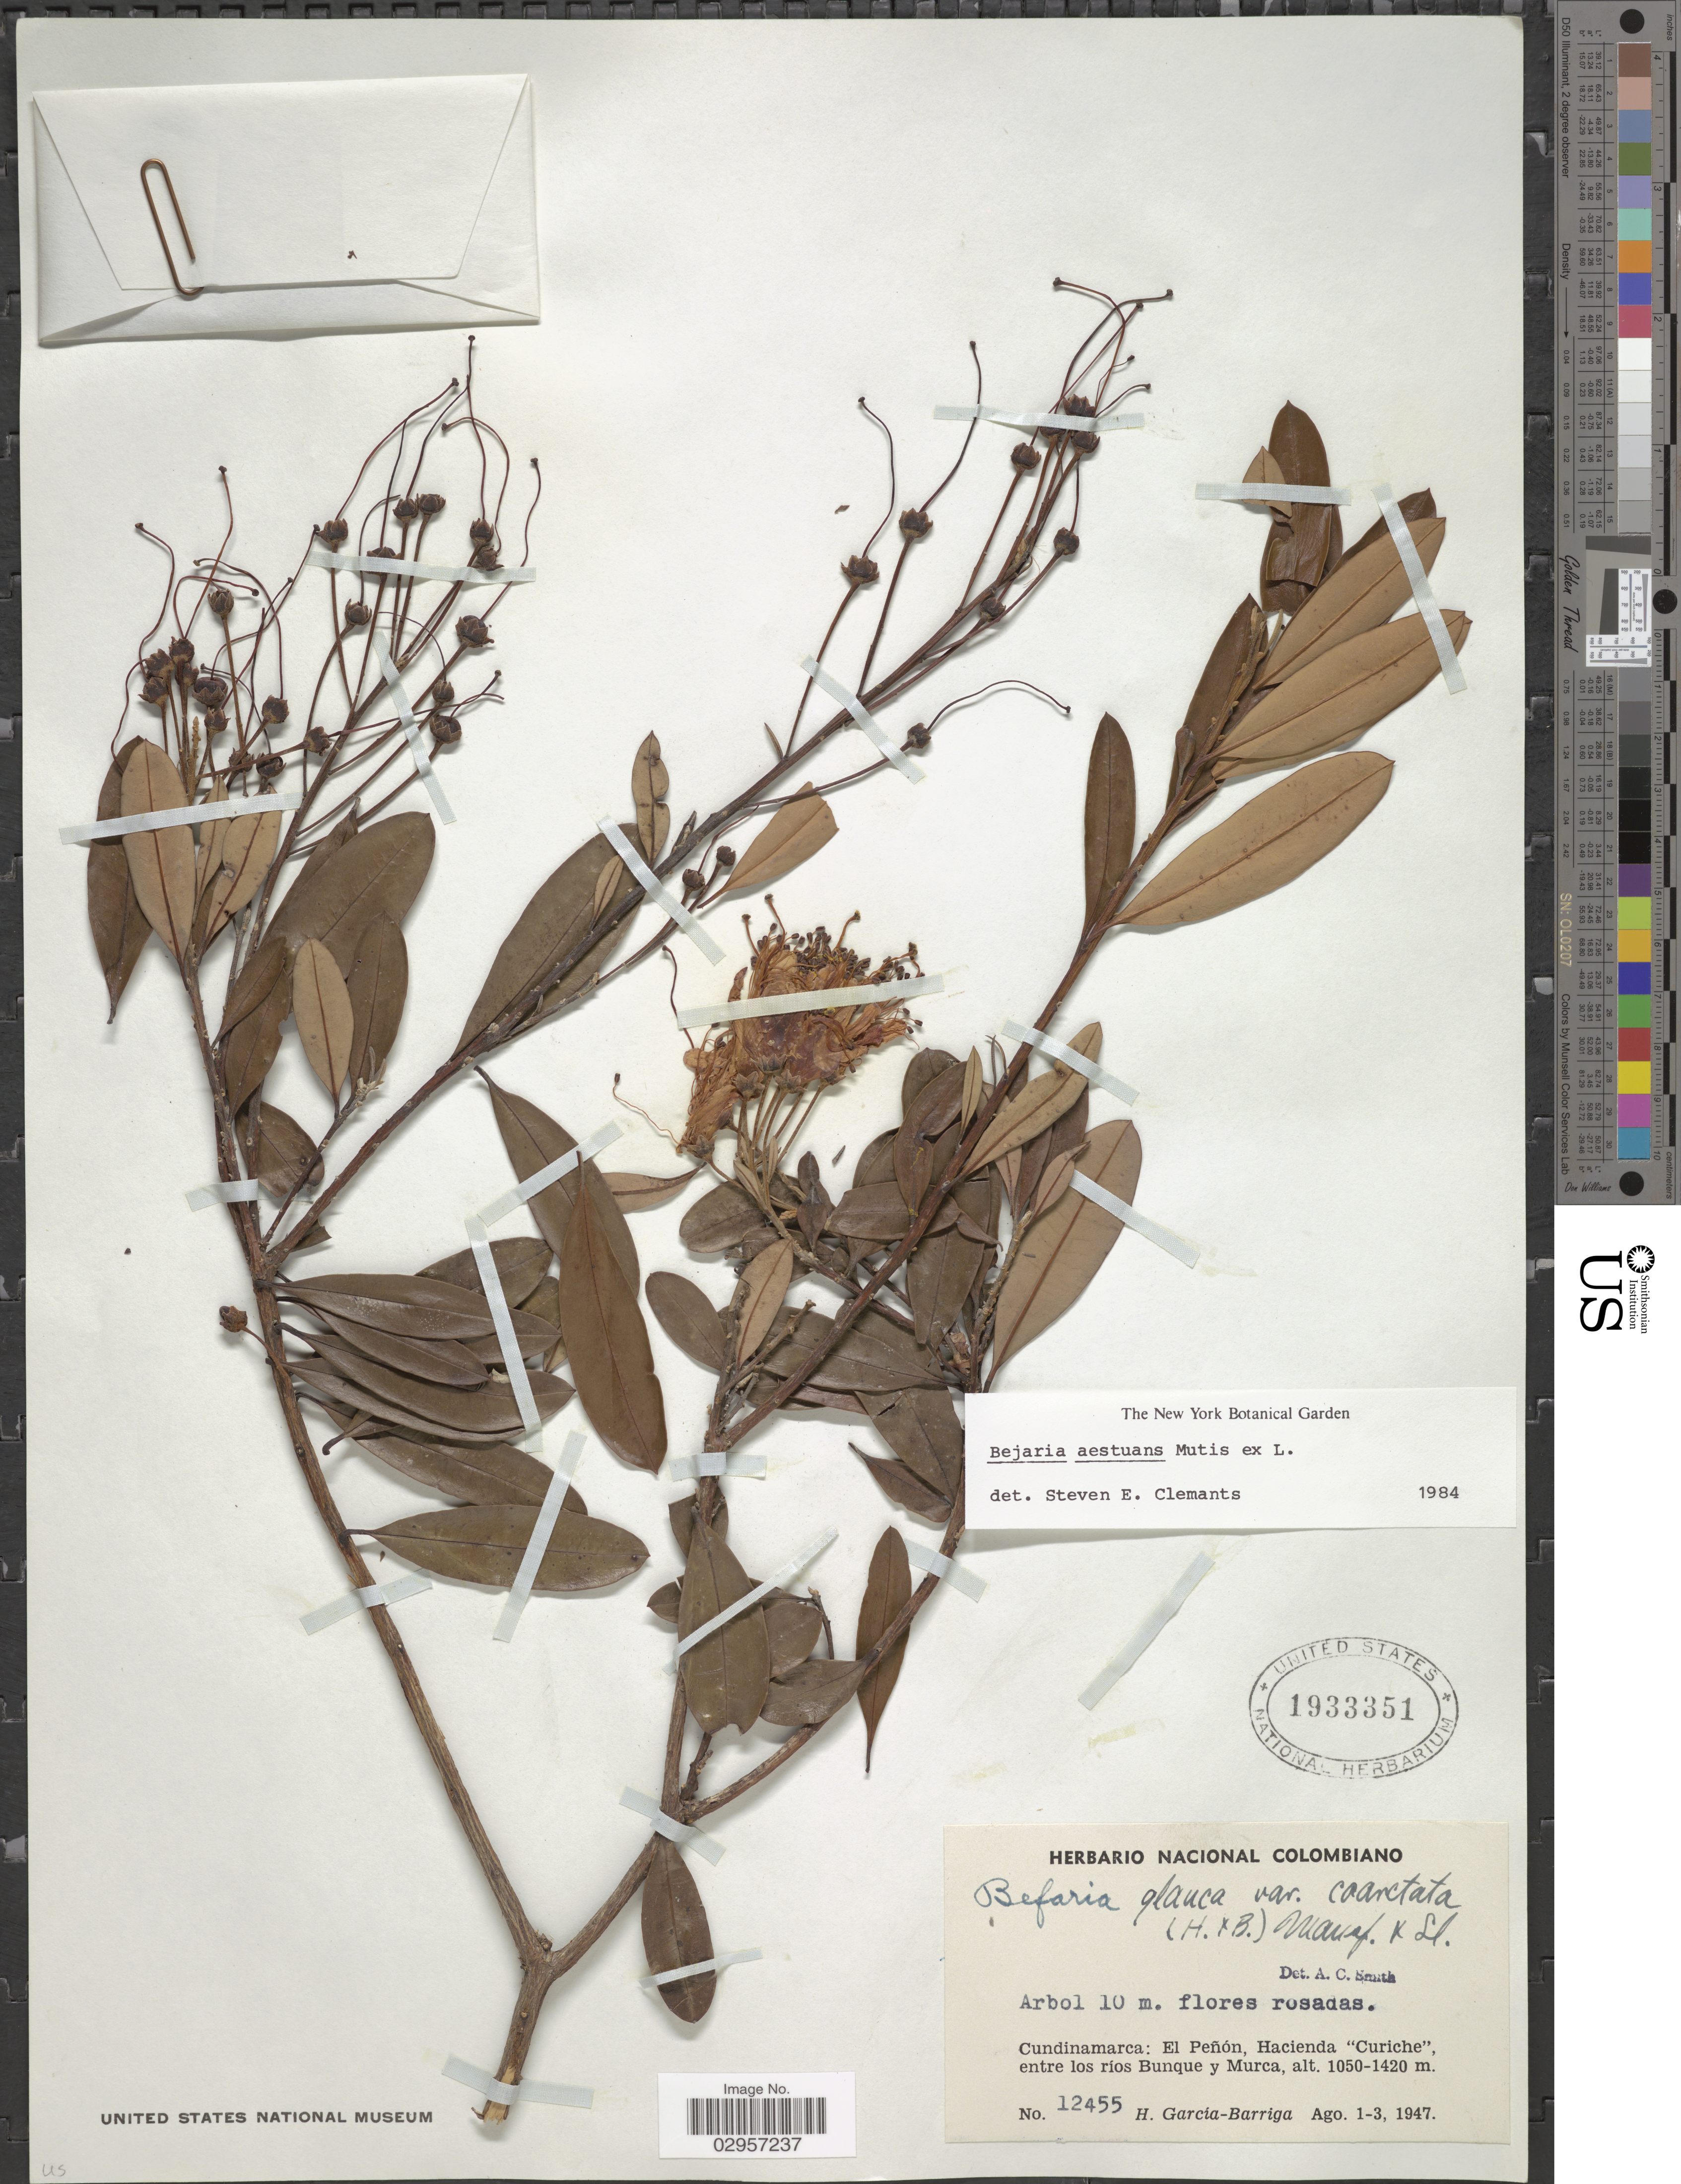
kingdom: Plantae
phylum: Tracheophyta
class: Magnoliopsida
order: Ericales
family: Ericaceae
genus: Befaria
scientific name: Befaria aestuans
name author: Mutis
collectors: H. García Barriga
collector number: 12455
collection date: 1947-08-01/1947-08-03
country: Colombia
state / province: Cundinamarca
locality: Cundinamarca: El Peñón, Hacienda "Curiche", entre los ríos Bunque y Murca.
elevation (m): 1050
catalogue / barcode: US 1933351